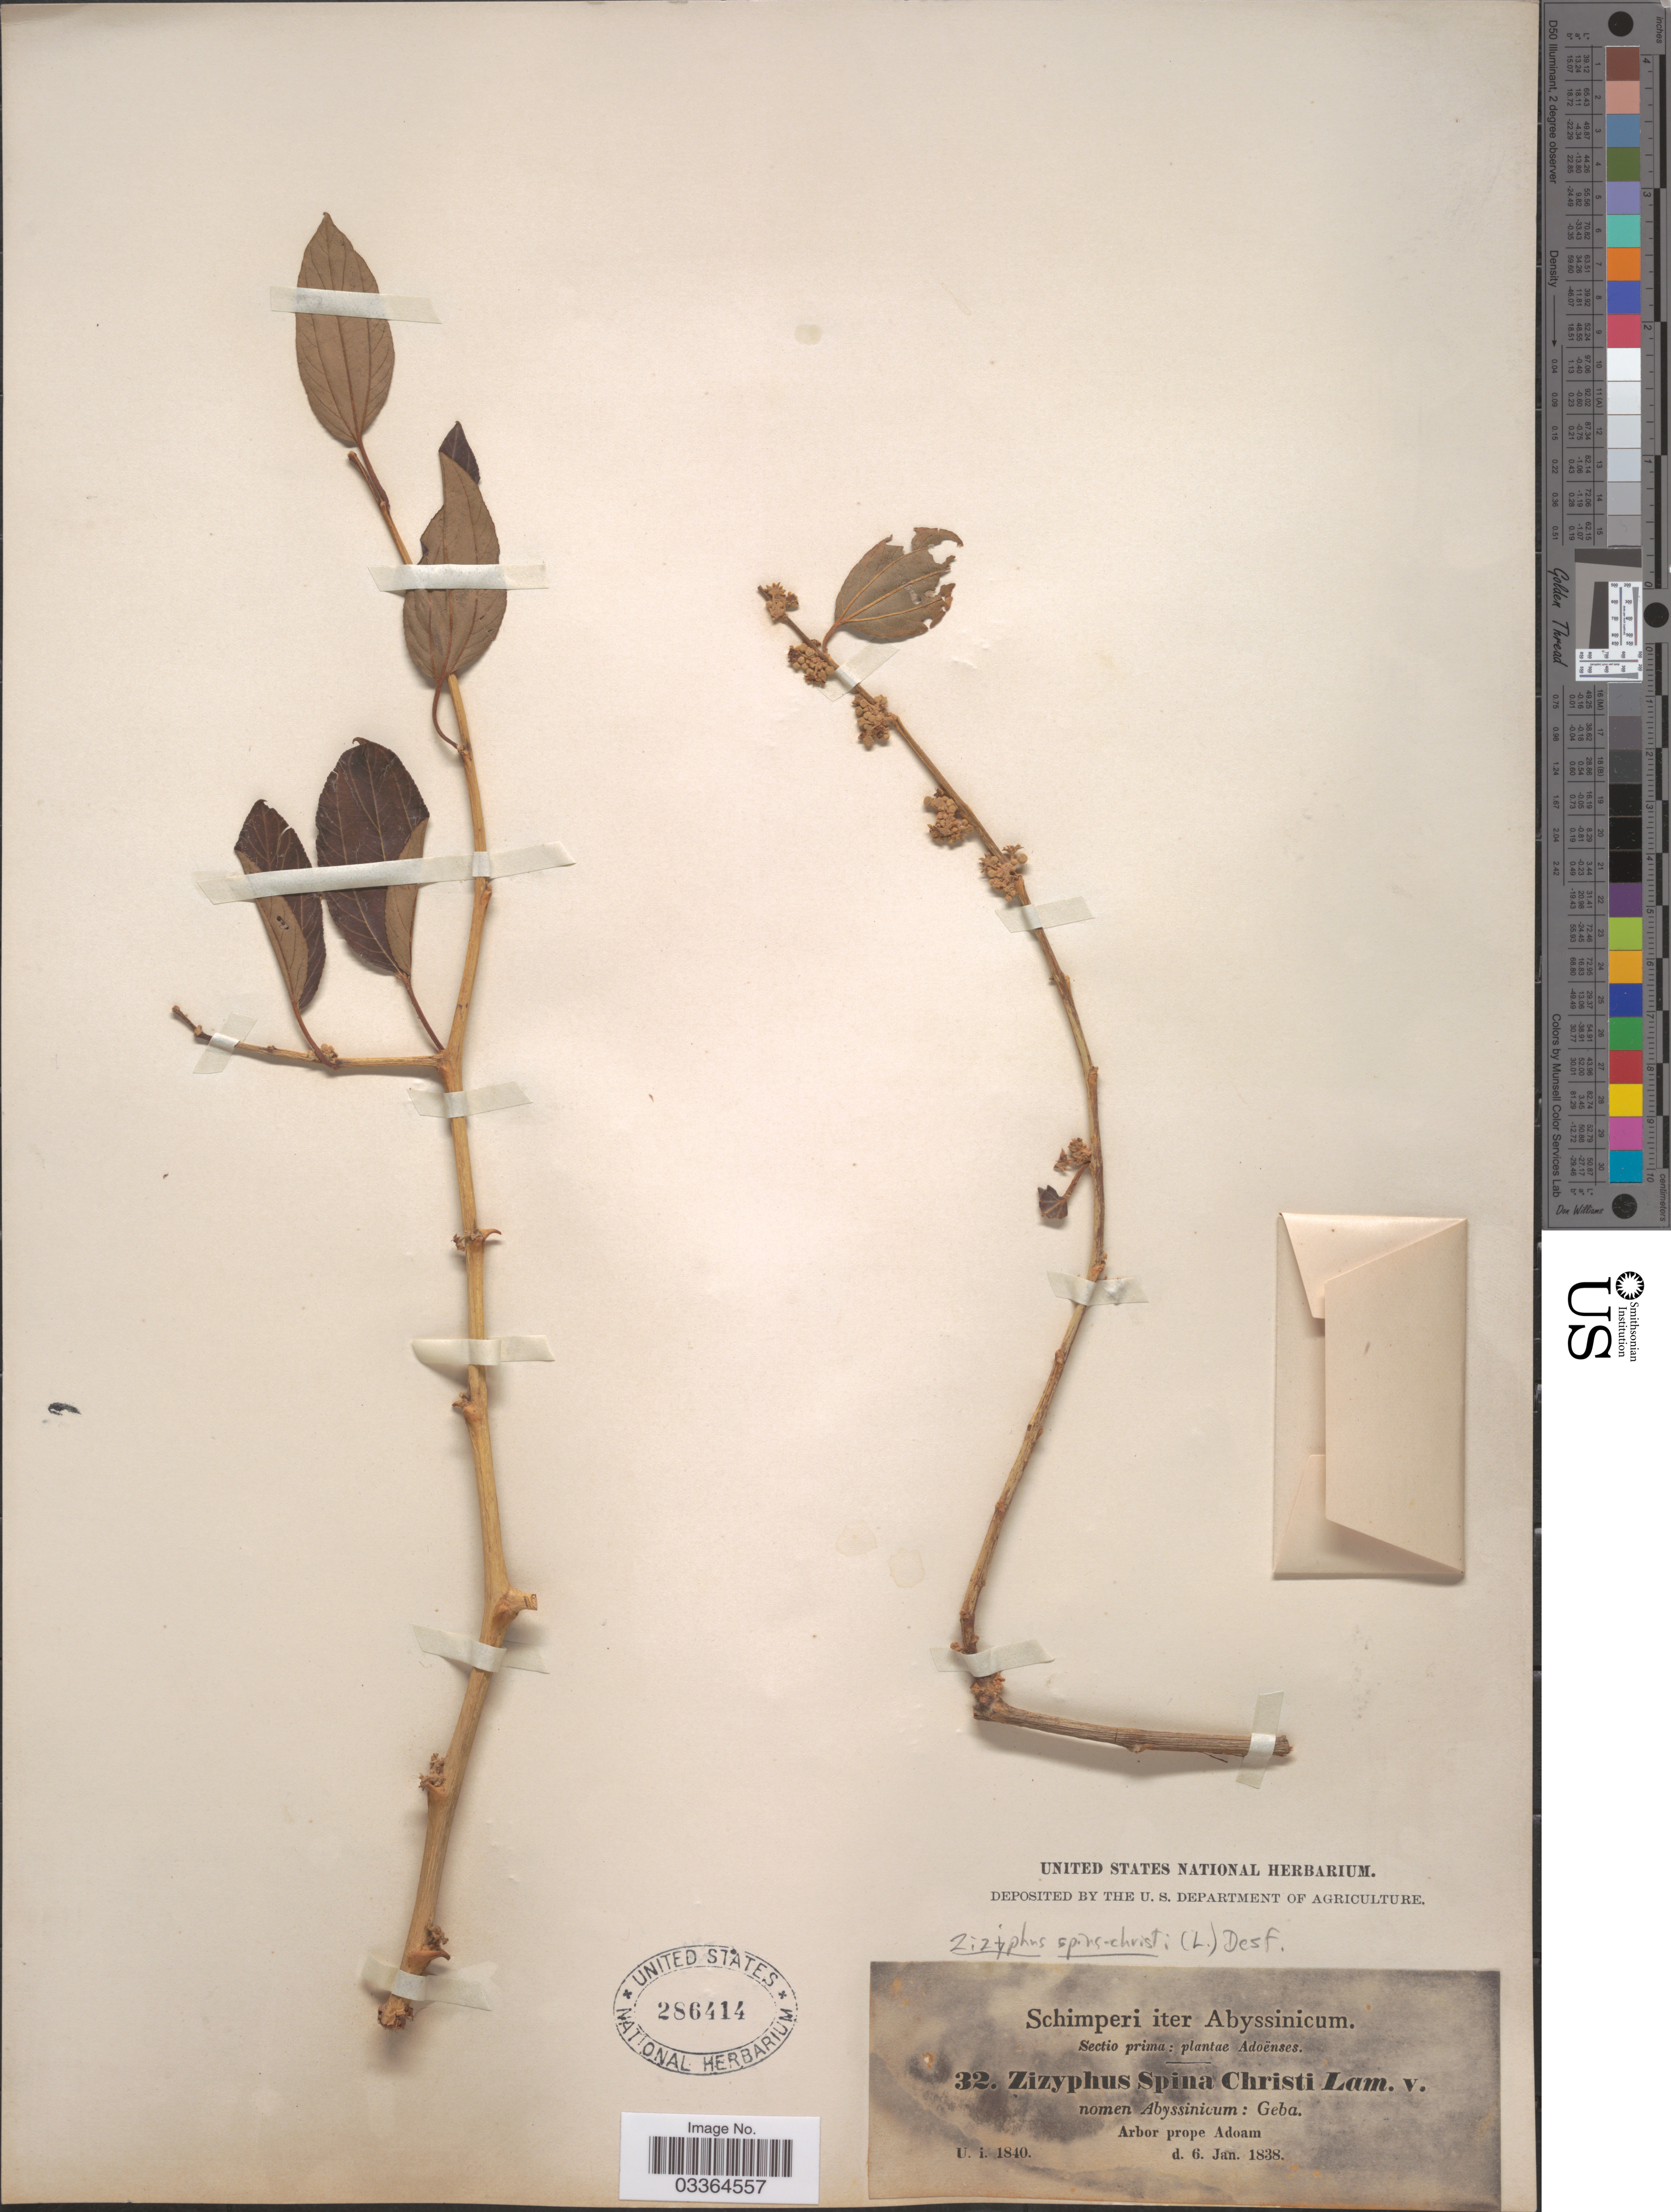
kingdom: Plantae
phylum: Tracheophyta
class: Magnoliopsida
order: Rosales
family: Rhamnaceae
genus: Ziziphus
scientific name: Ziziphus spina-christi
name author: (L.) Willd.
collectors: -. Schimper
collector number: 32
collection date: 1838-01-06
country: Ethiopia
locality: Iter Abyssinicum. Adoënses. Arbor prope Adoam.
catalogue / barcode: US 286414